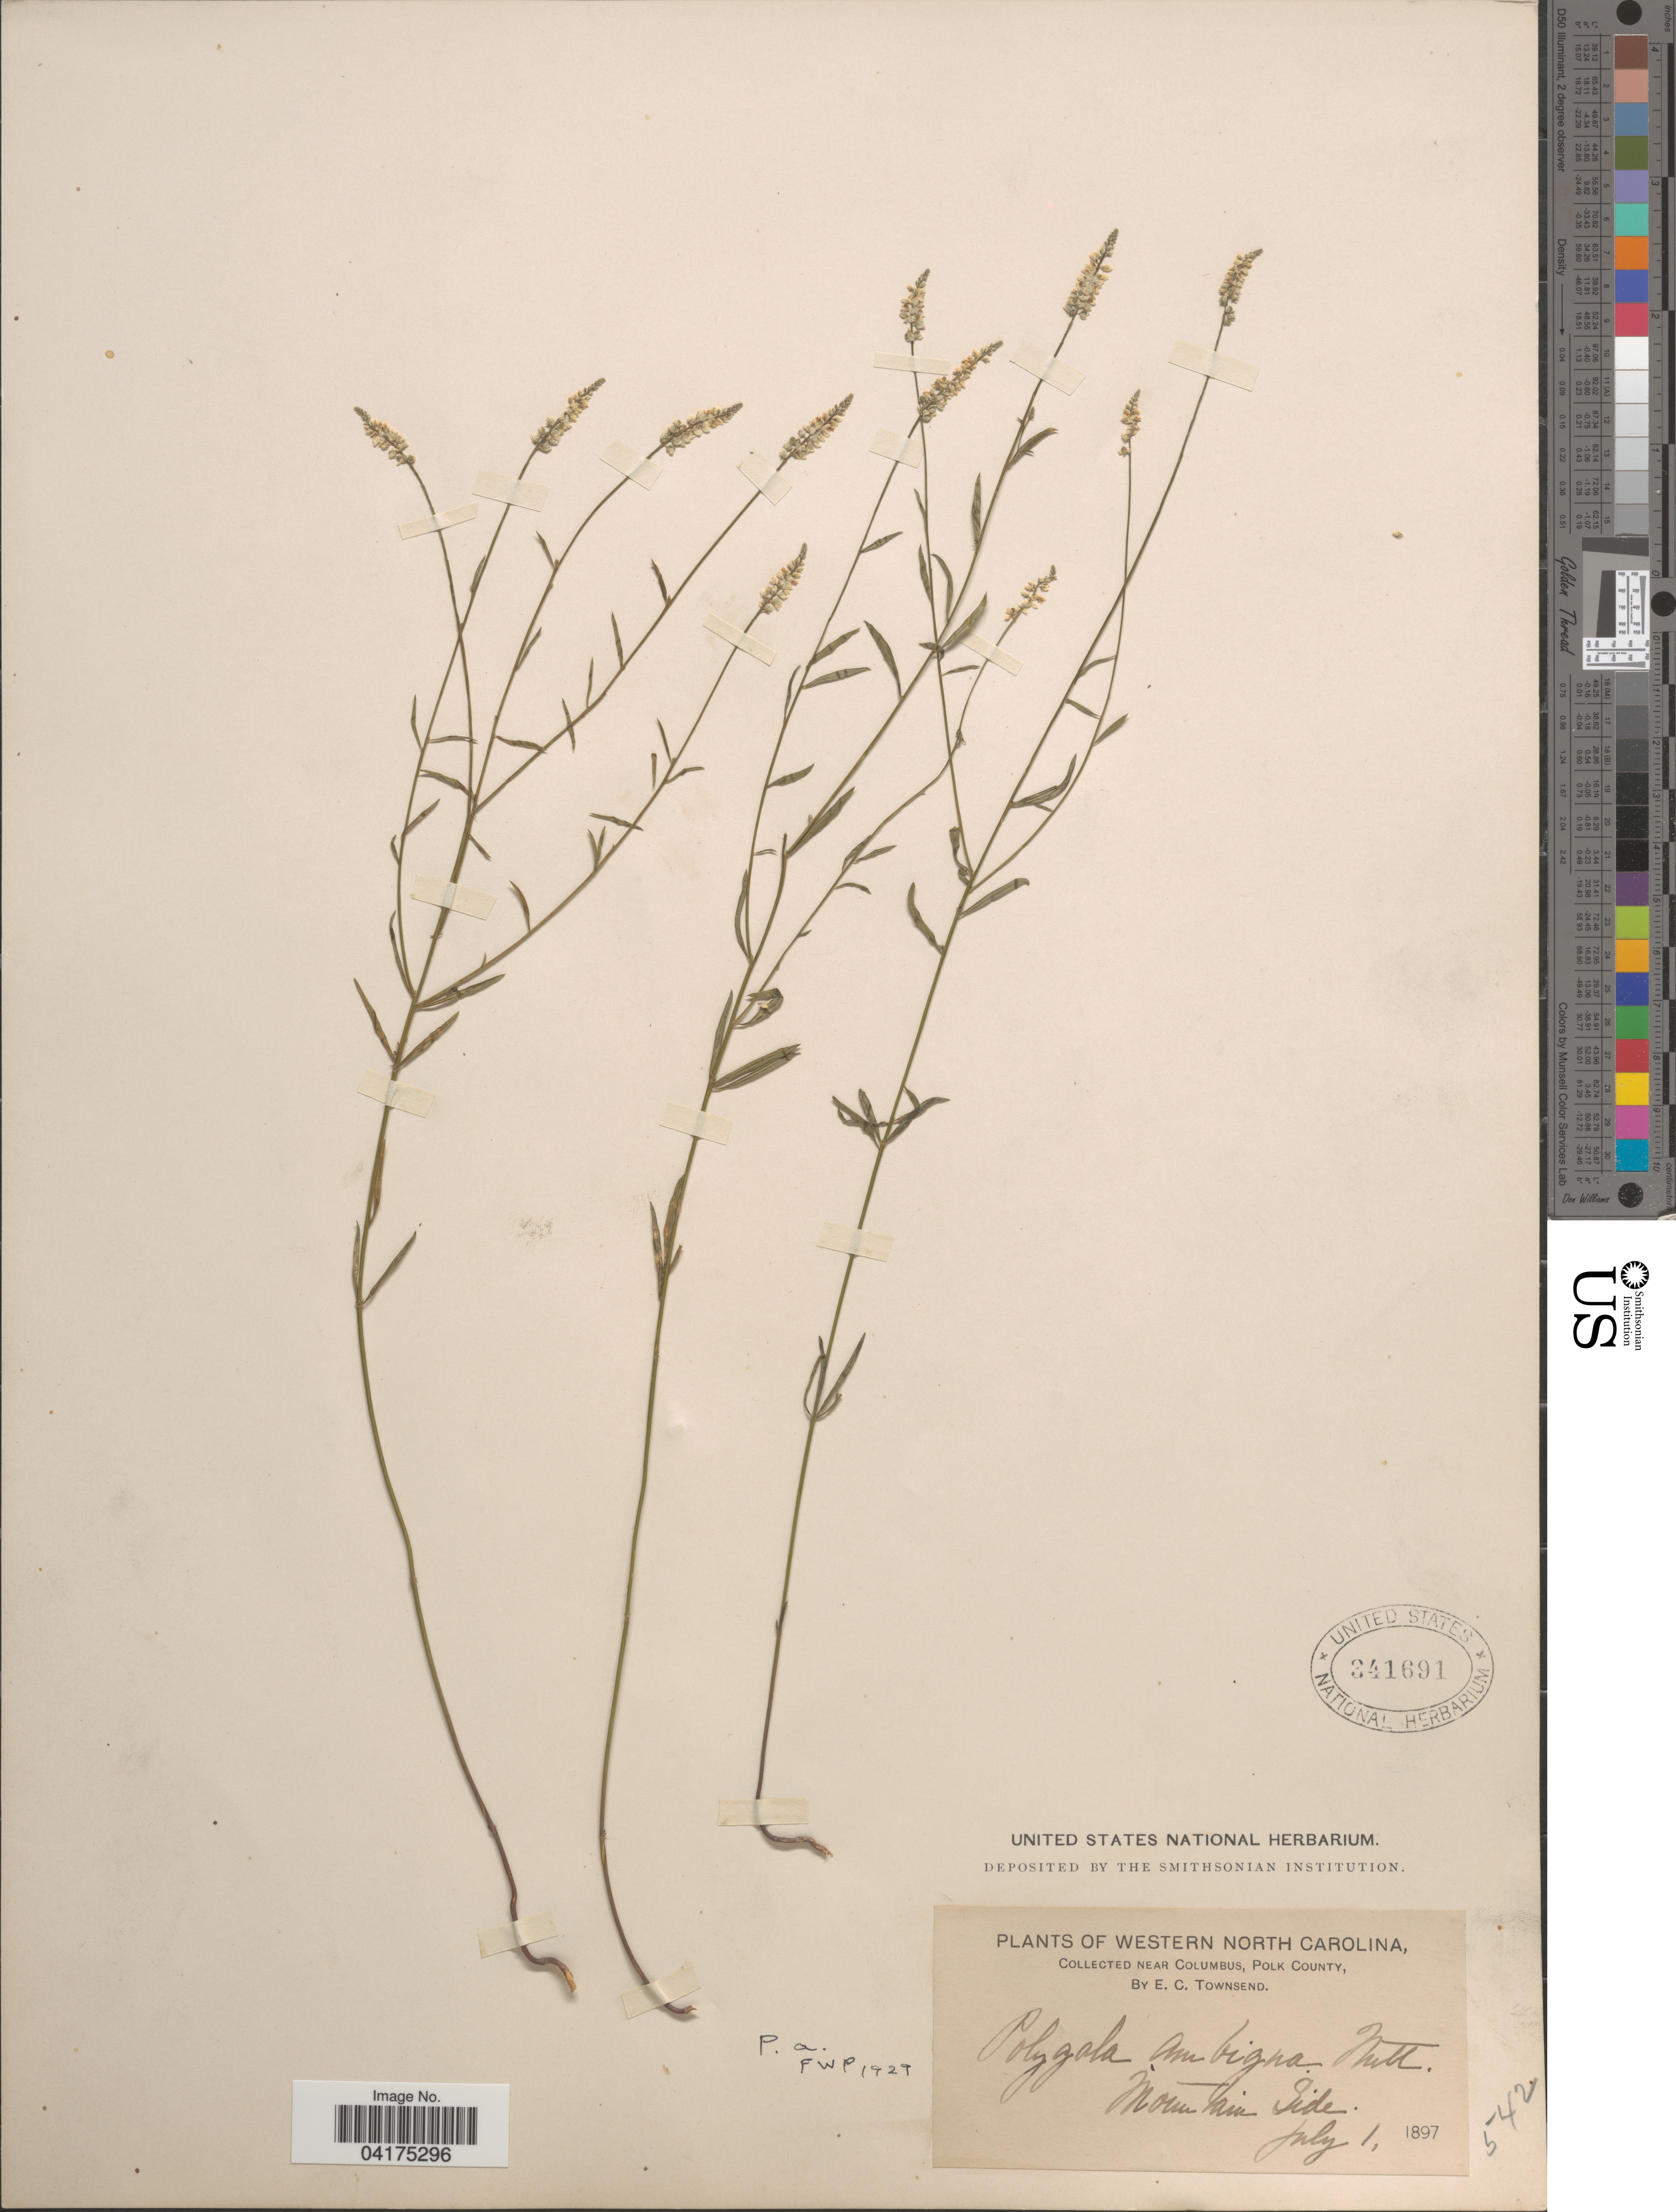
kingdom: Plantae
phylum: Tracheophyta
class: Magnoliopsida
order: Fabales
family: Polygalaceae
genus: Polygala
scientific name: Polygala ambigua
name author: Nutt.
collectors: E. C. Townsend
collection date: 1897-07-01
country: United States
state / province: North Carolina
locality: Western North Carolina. Near Columbus, Polk County. Mountain Side.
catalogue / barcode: US 341691